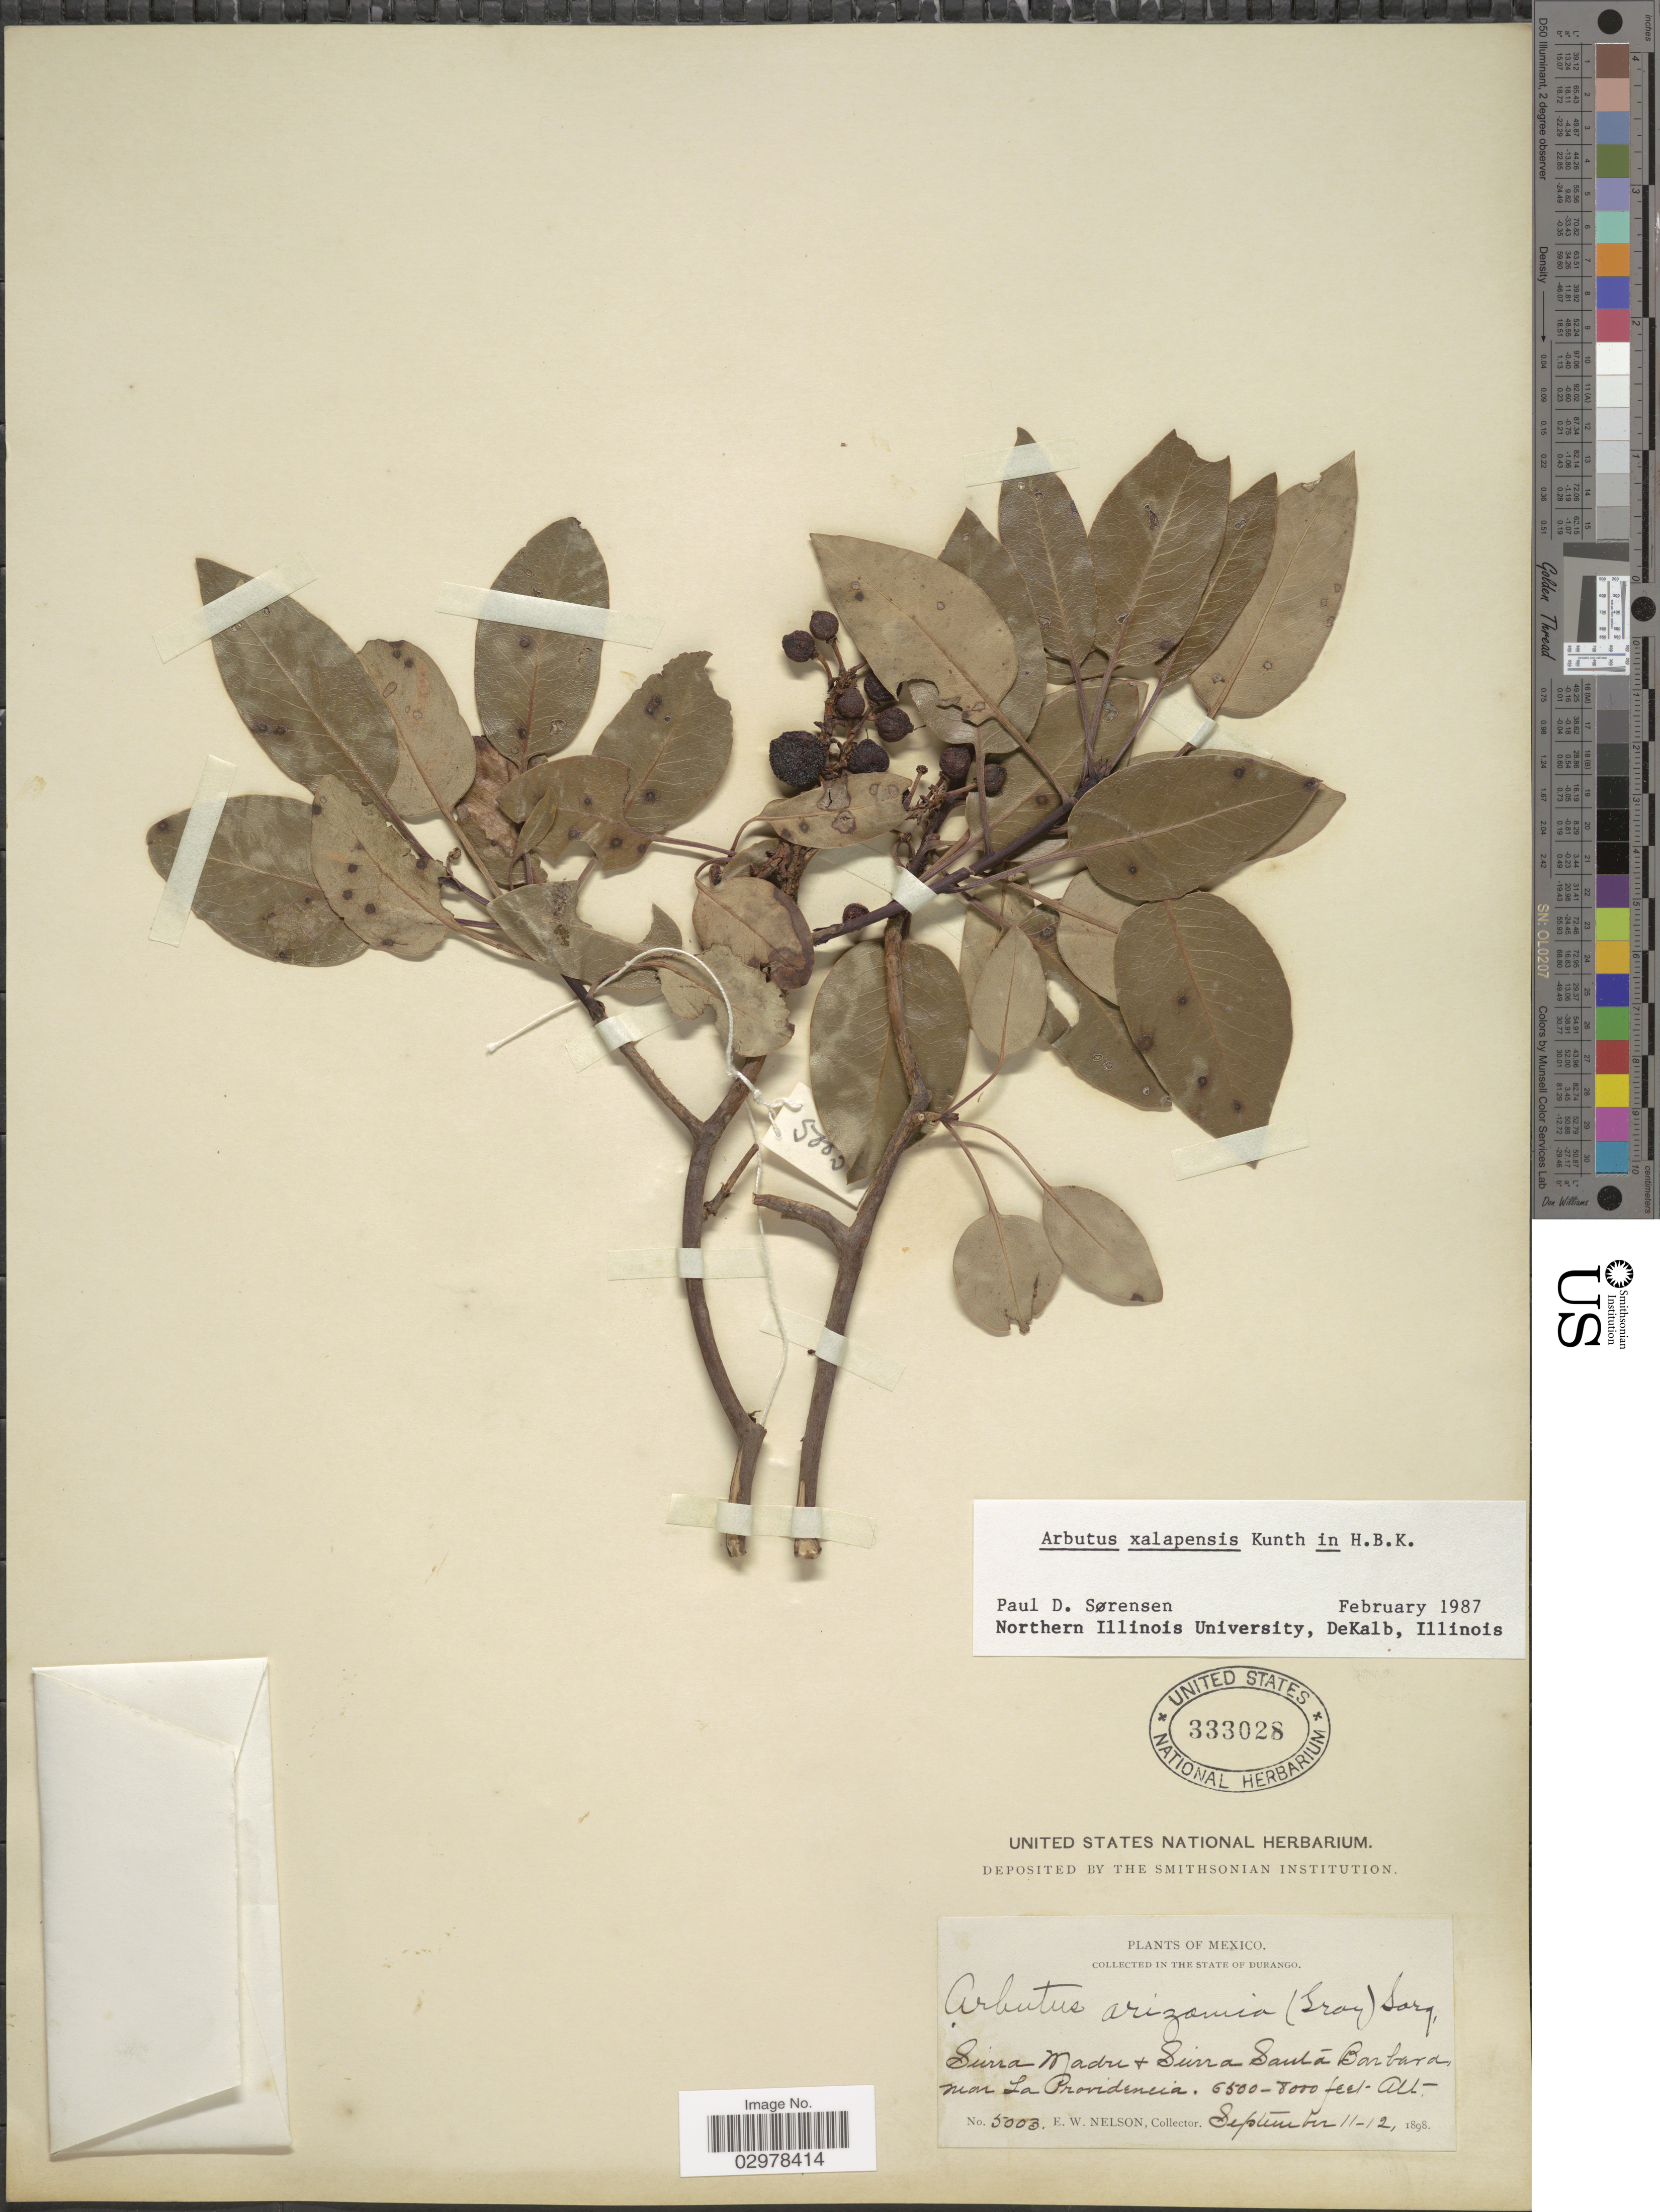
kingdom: Plantae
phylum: Tracheophyta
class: Magnoliopsida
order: Ericales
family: Ericaceae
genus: Arbutus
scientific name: Arbutus xalapensis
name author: Kunth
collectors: E. W. Nelson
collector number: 5003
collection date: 1898-09-11/1898-09-12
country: Mexico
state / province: Durango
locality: Sierra Madre & Sierra Santa Barbara, near La Providencia.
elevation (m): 1981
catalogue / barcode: US 333028